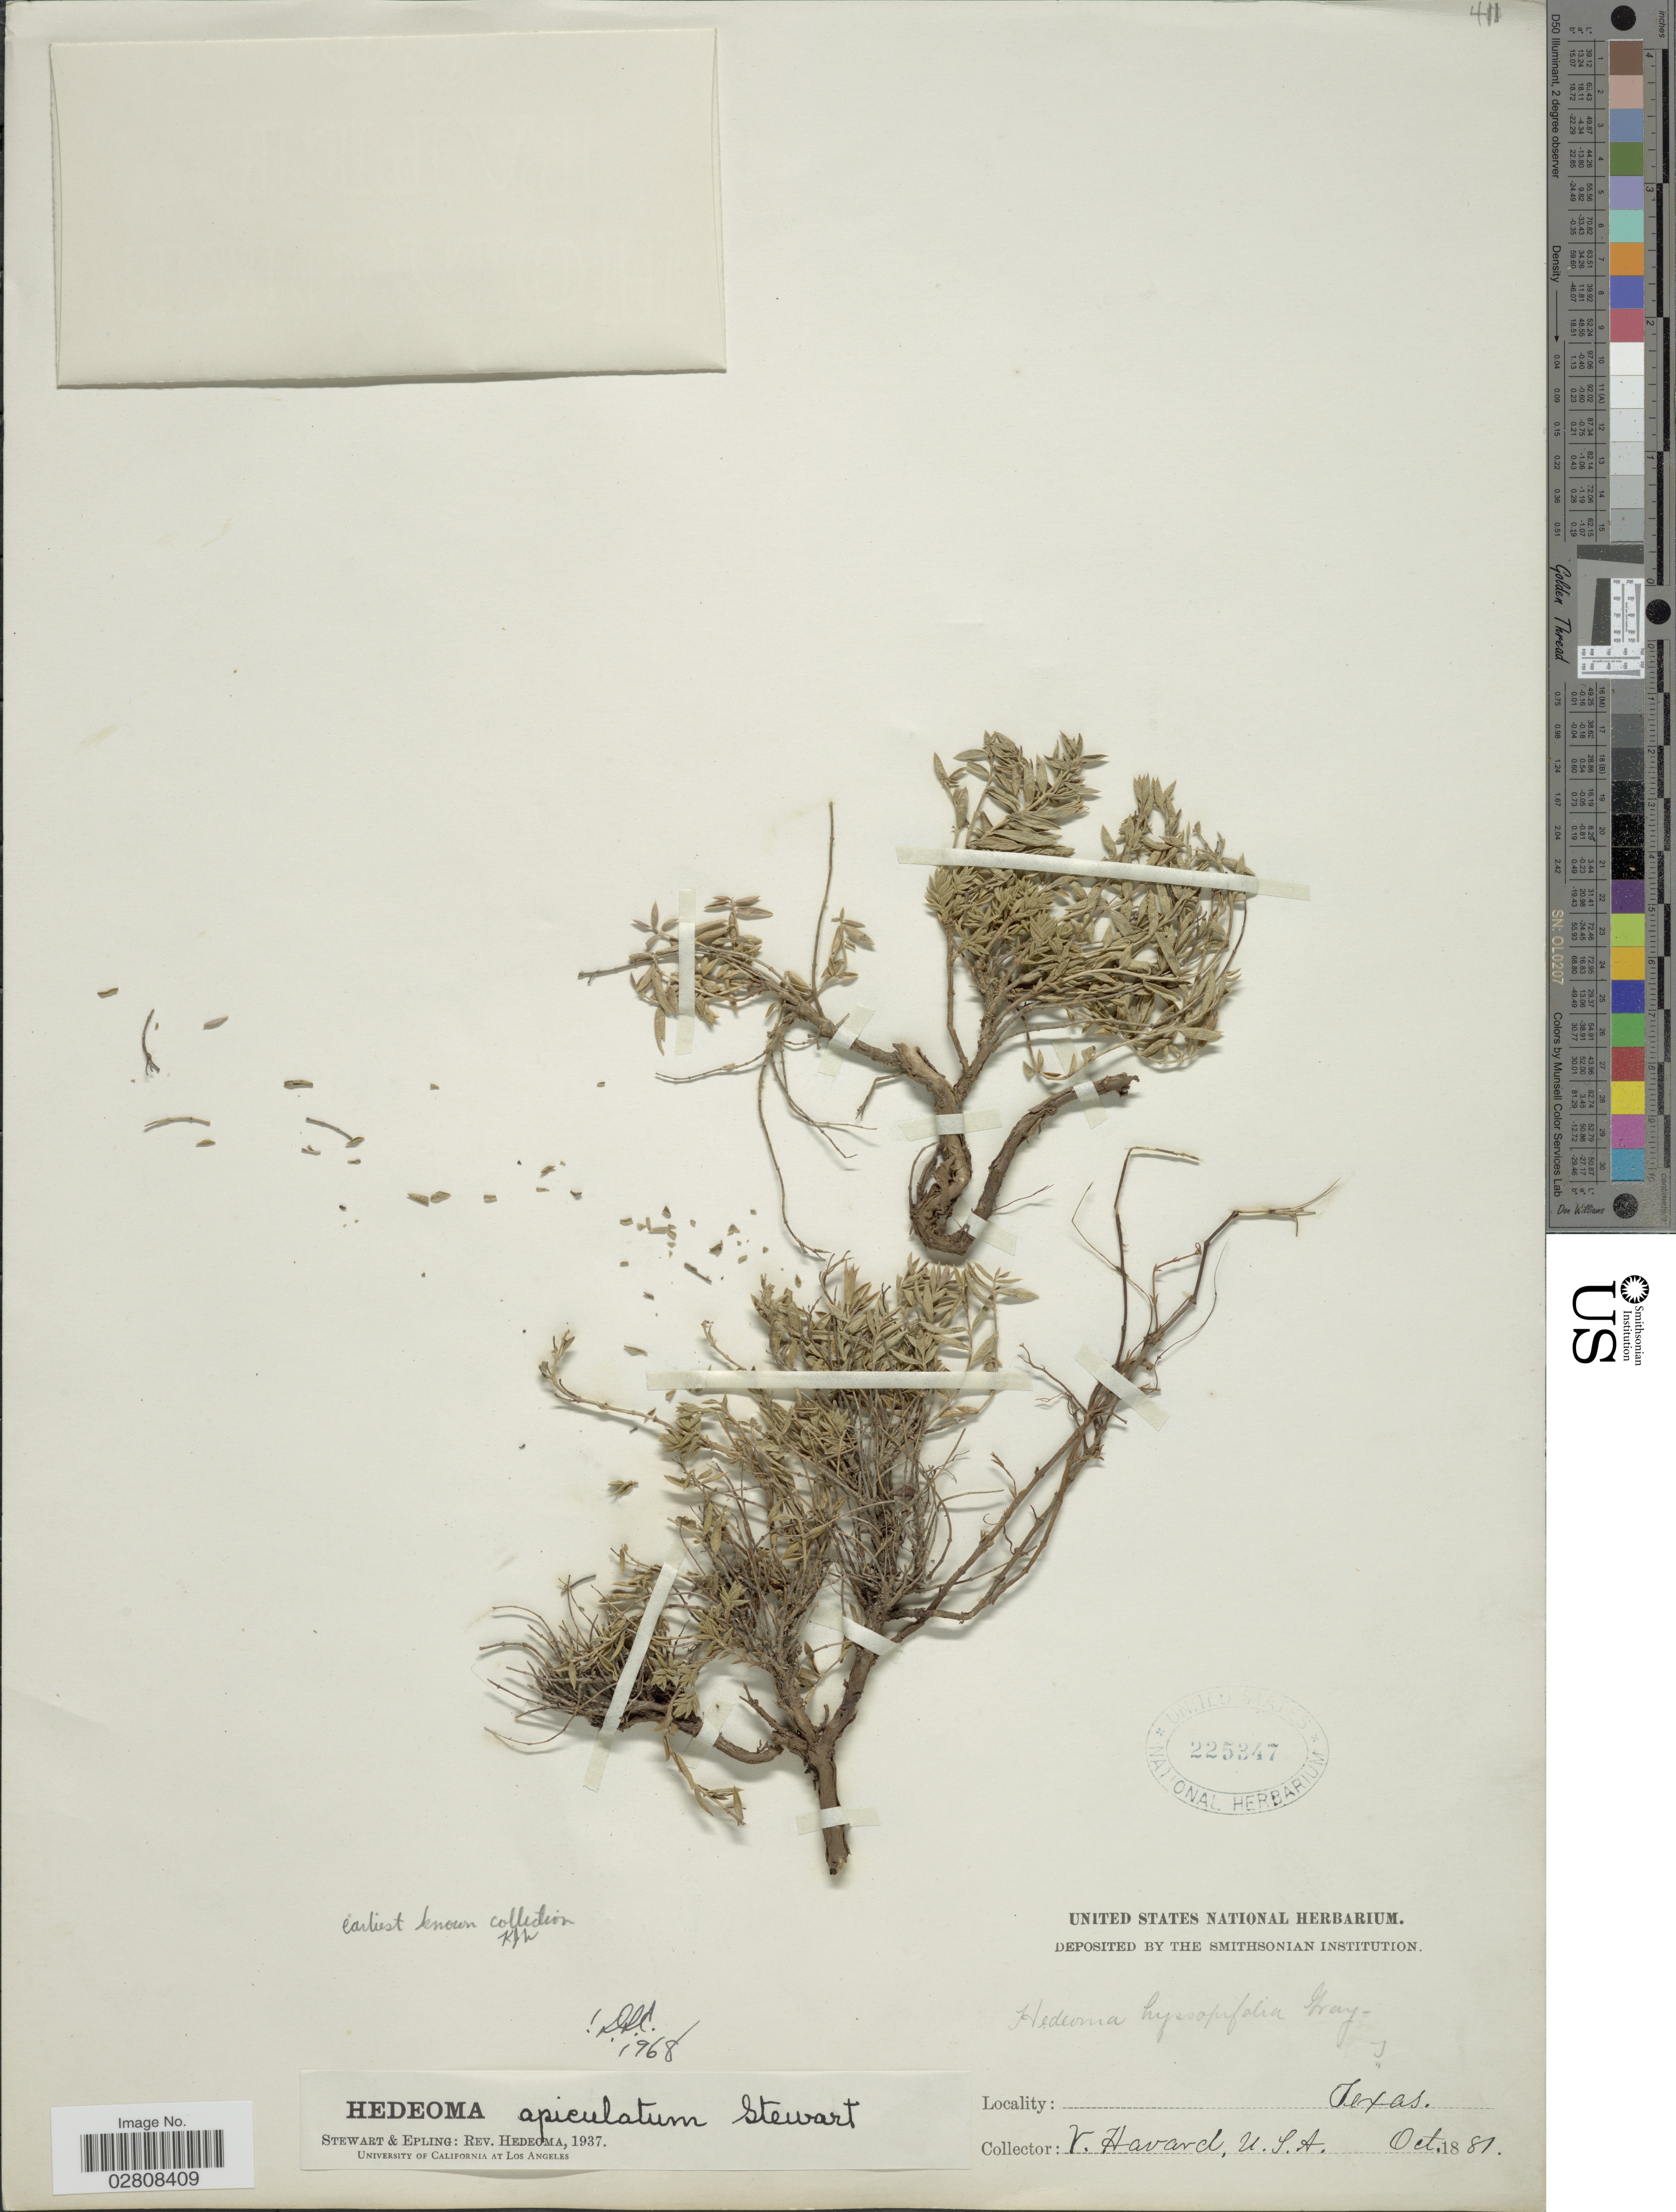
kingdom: Plantae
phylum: Tracheophyta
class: Magnoliopsida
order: Lamiales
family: Lamiaceae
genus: Hedeoma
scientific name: Hedeoma apiculata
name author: W.S. Stewart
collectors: V. Havard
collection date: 1881-10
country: United States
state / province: Texas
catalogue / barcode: US 225347